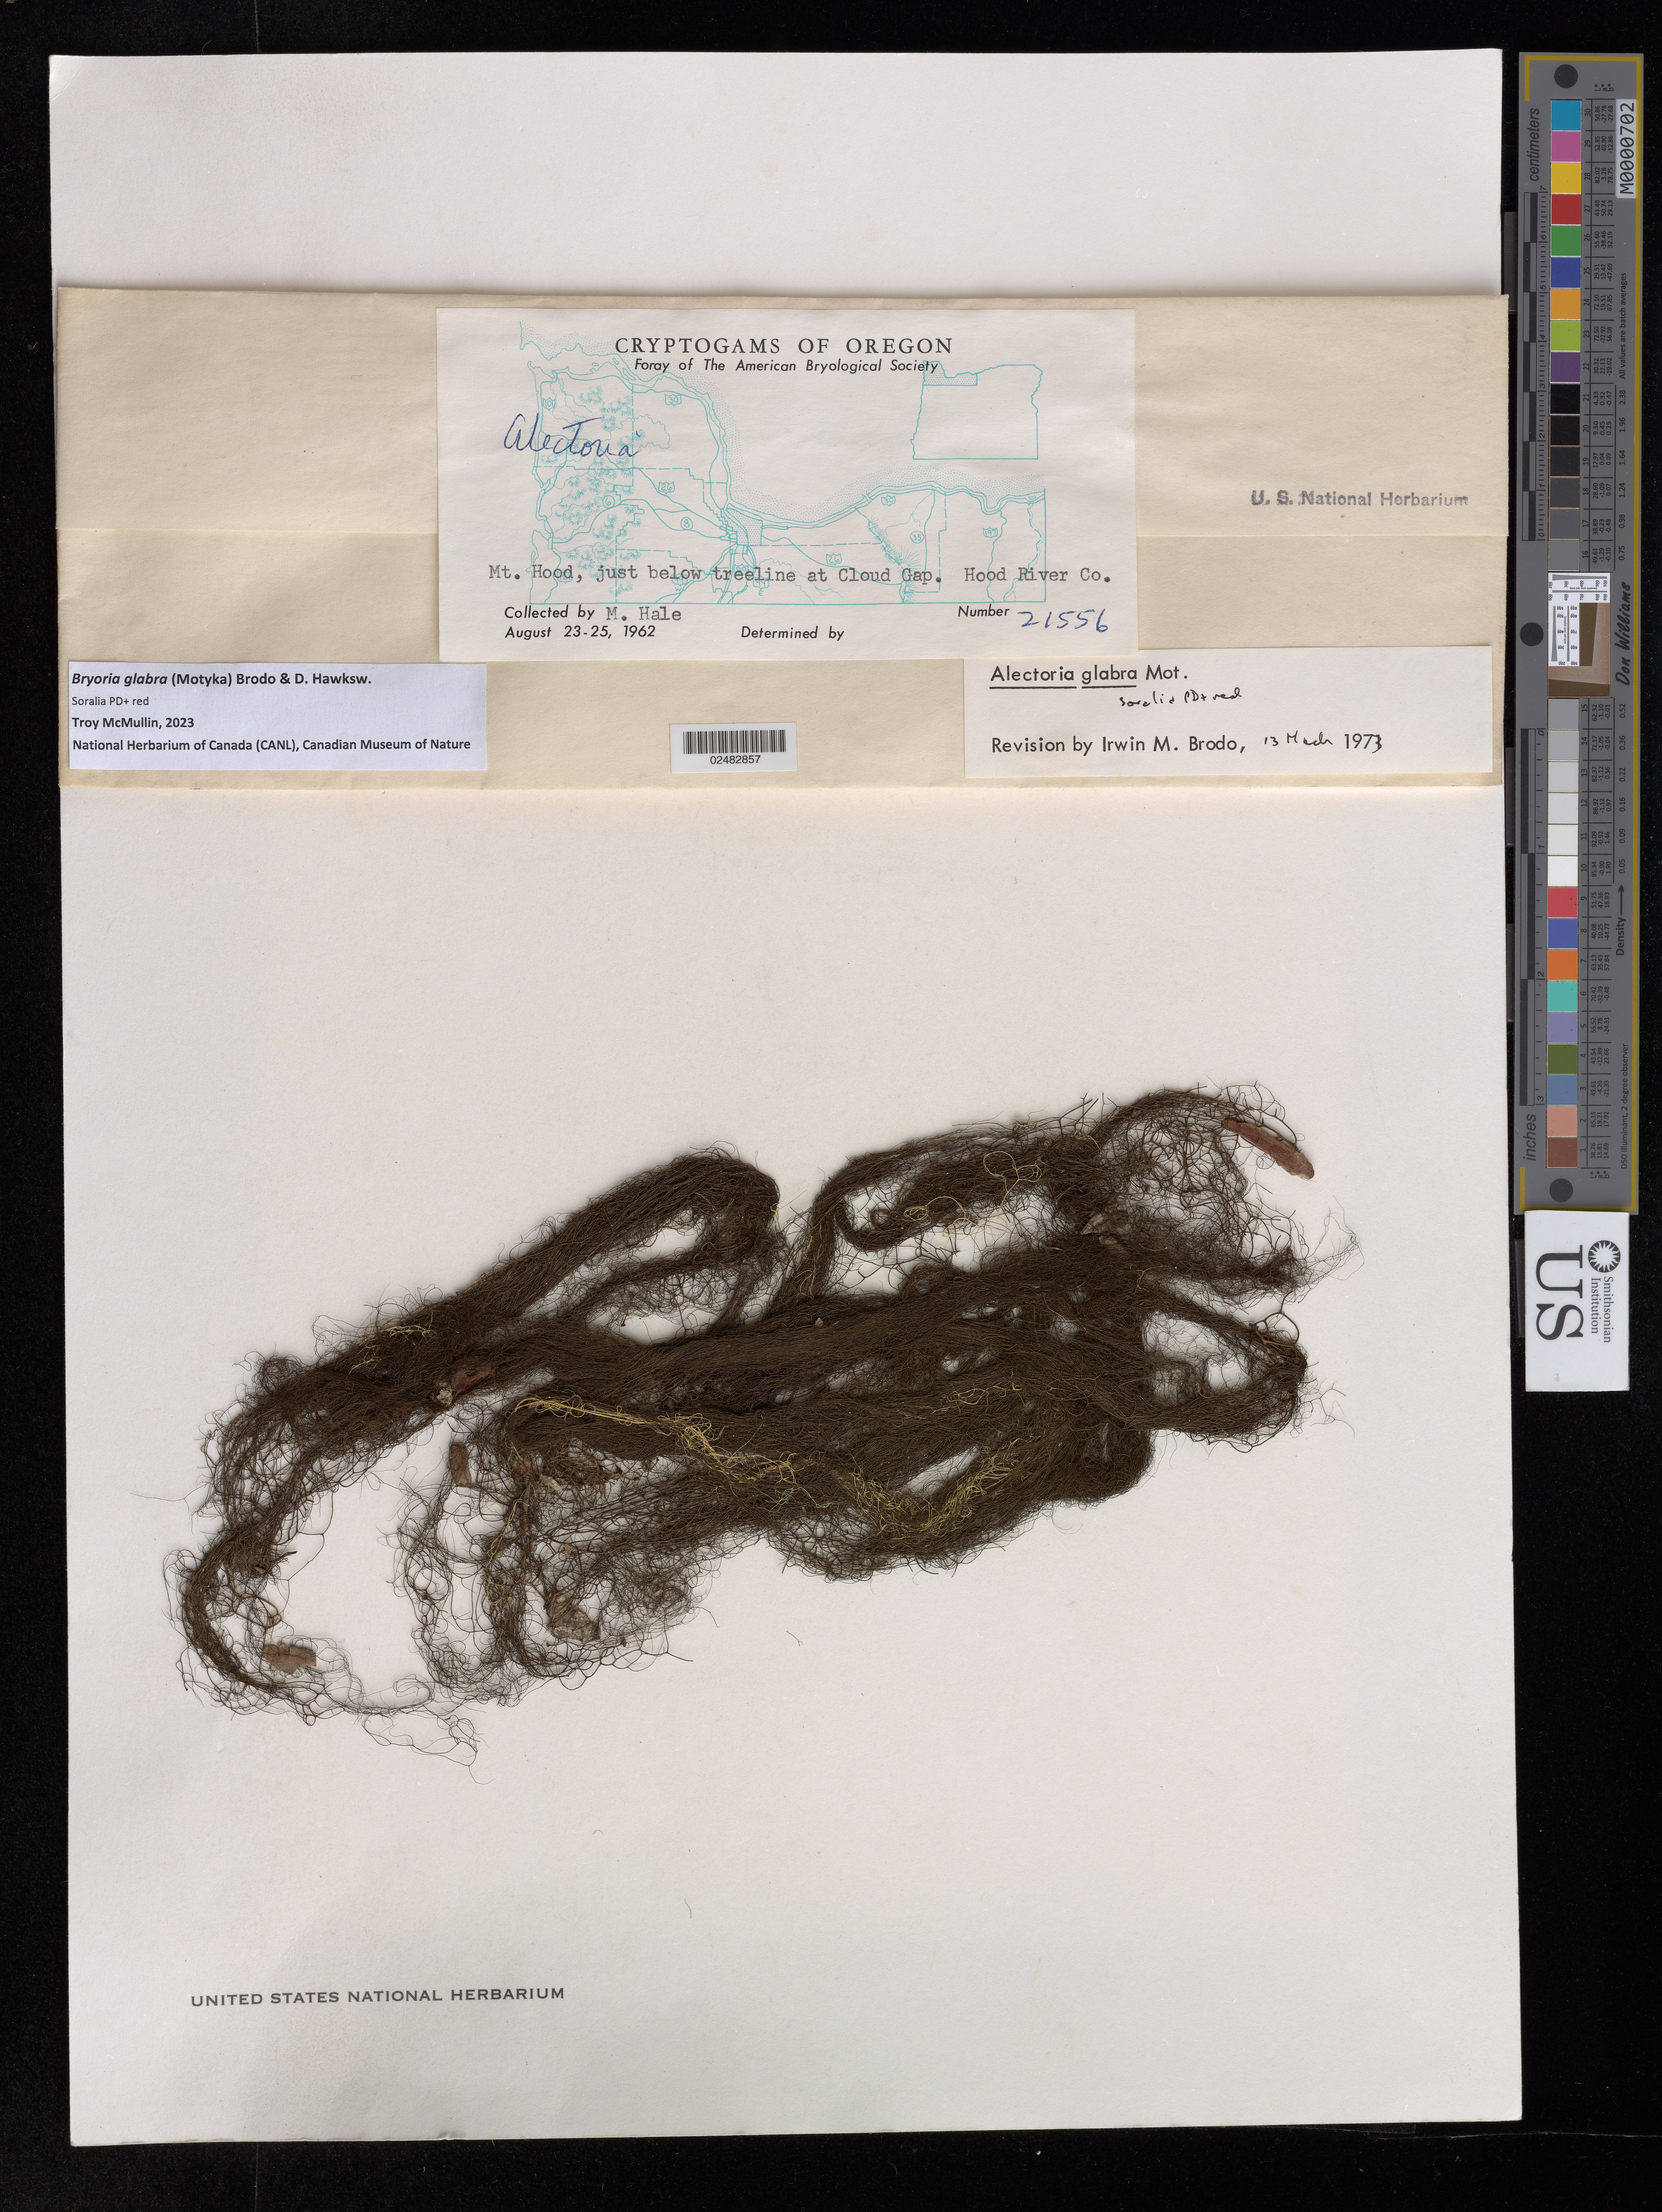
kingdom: Fungi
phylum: Ascomycota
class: Lecanoromycetes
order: Lecanorales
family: Parmeliaceae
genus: Bryoria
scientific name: Bryoria glabra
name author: (Motyka) Brodo & D.Hawksw.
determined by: McMullin, R. Troy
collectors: M. Hale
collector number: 21556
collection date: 1962-08-23/1962-08-25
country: United States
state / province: Oregon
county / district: Hood River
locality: Mt Hood, just below treeline at Cloud Gap.